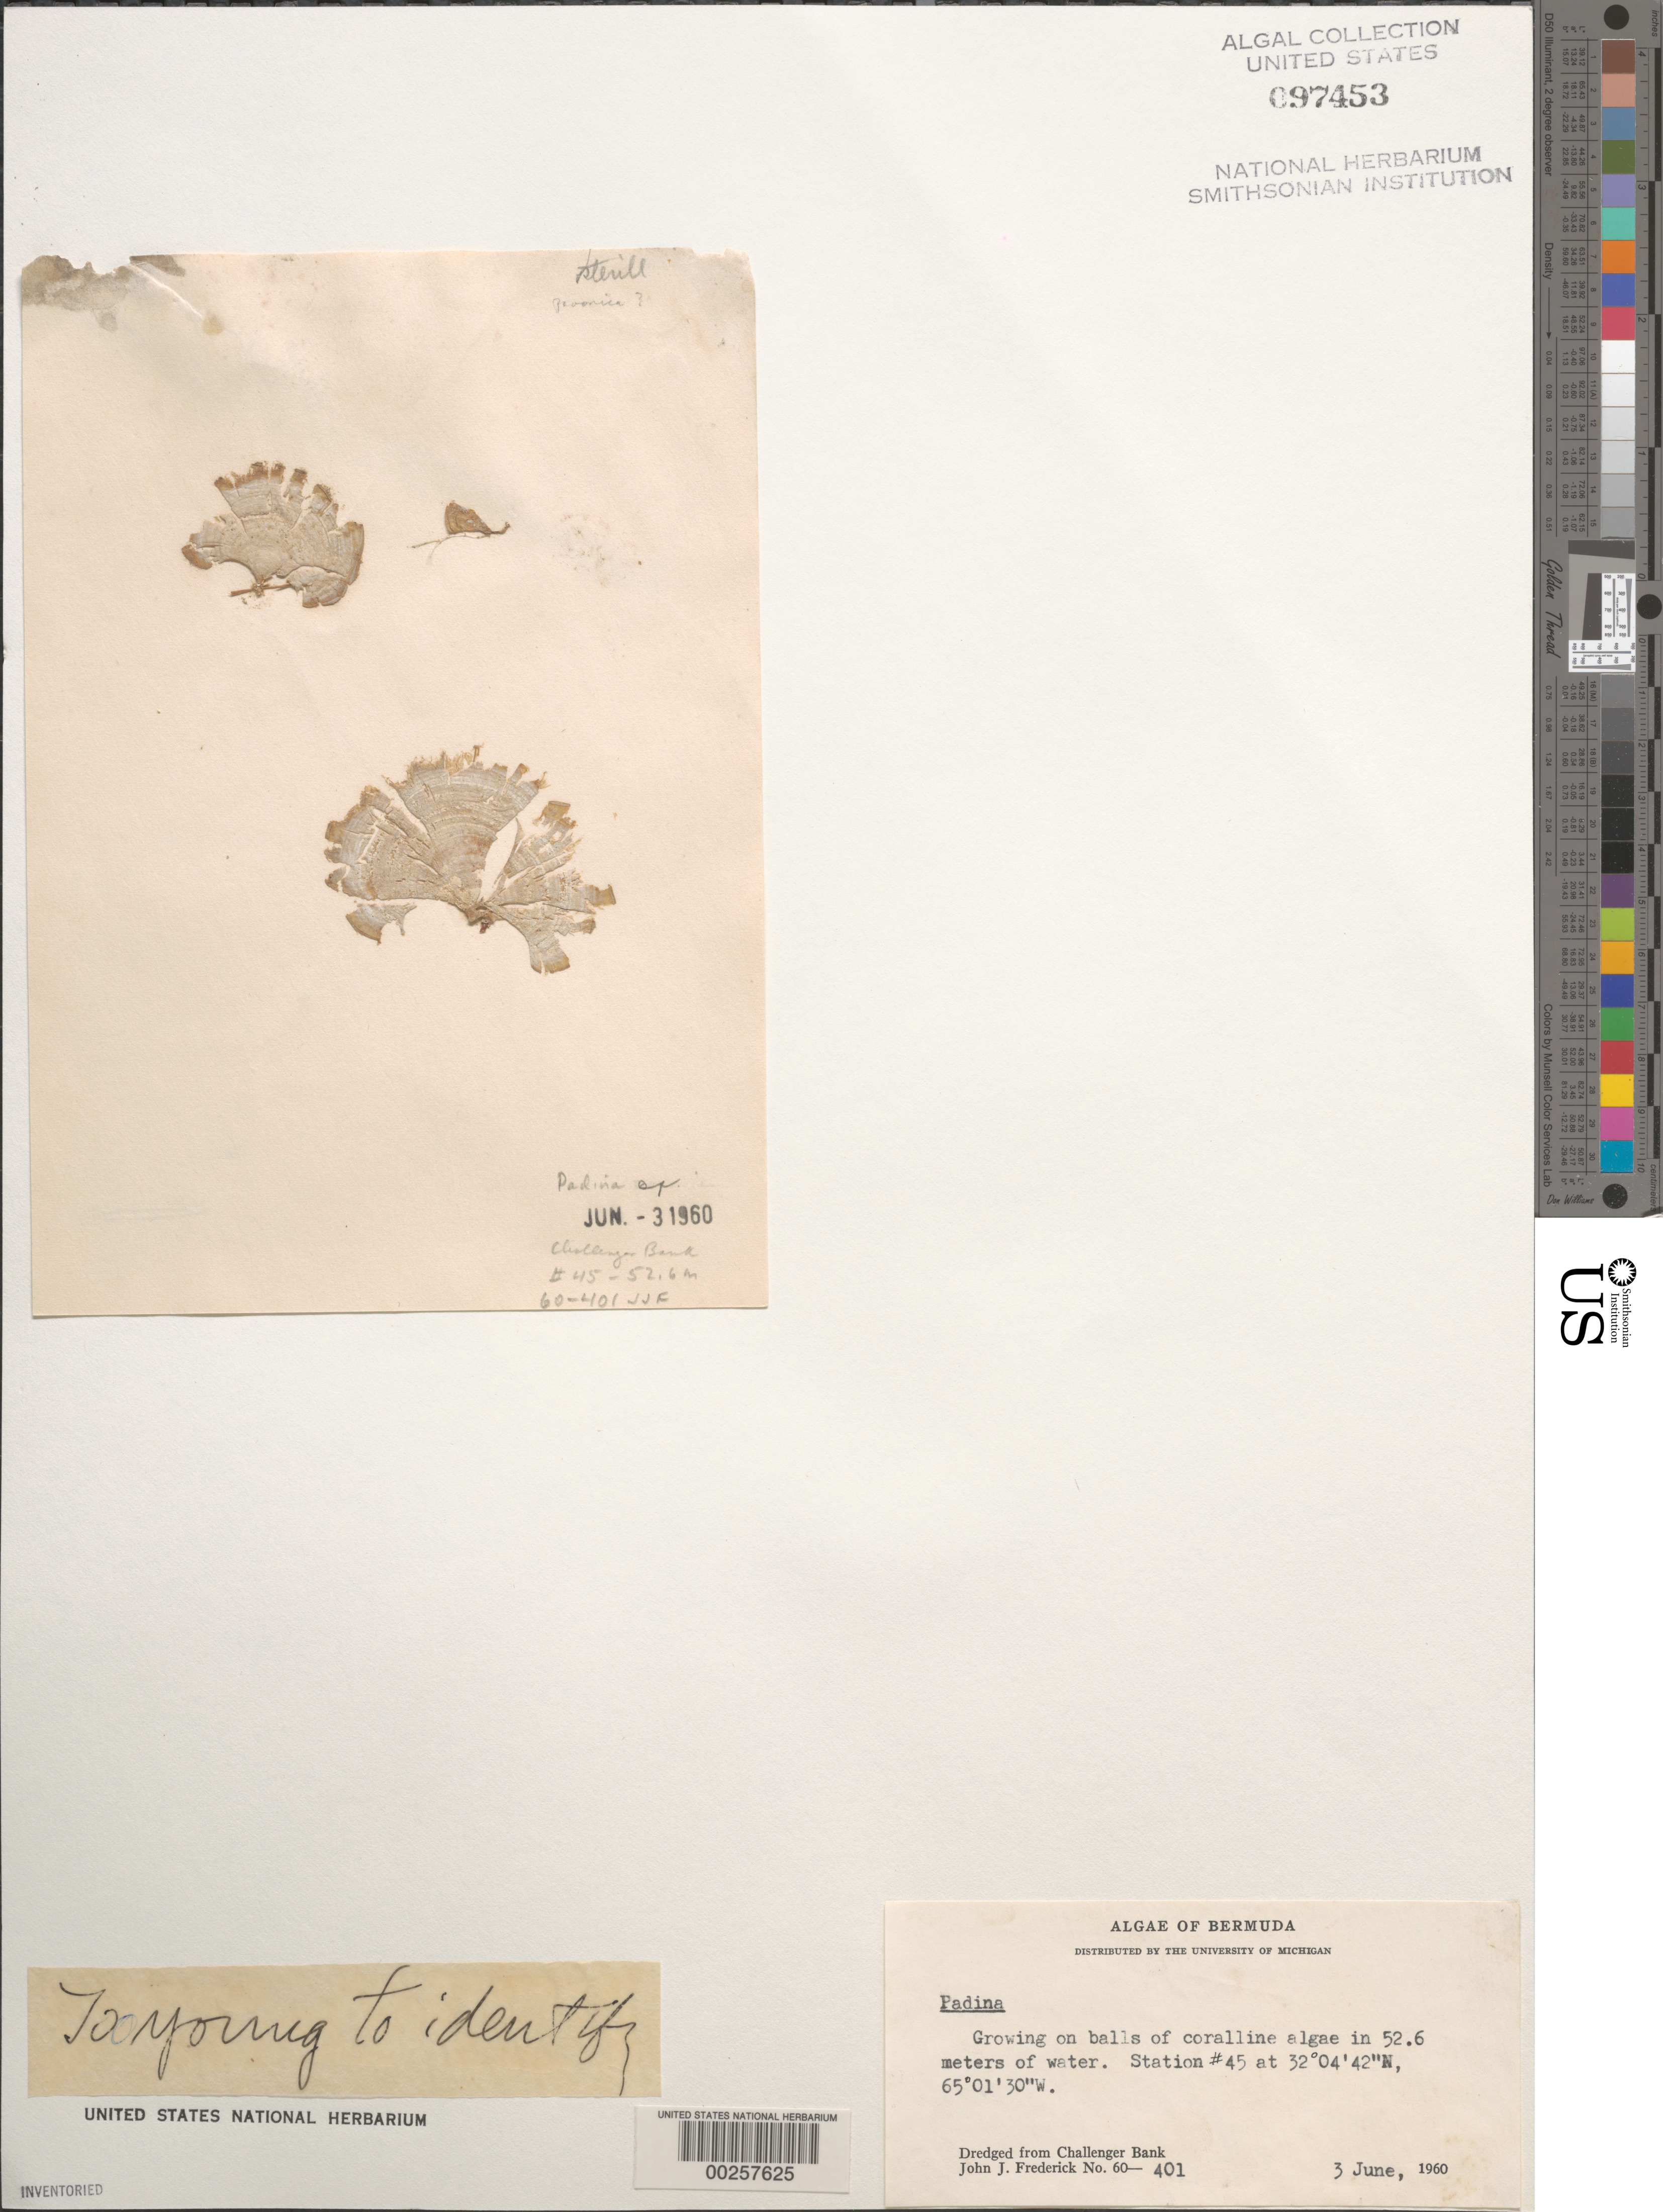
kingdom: Chromista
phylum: Ochrophyta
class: Phaeophyceae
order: Dictyotales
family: Dictyotaceae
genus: Padina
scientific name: Padina sp.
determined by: Frederick, J. J.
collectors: J. Frederick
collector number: JJF 60-401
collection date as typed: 03 Jun 1960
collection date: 1960-06-03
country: Bermuda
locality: Challenger Bank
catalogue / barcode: US 97453